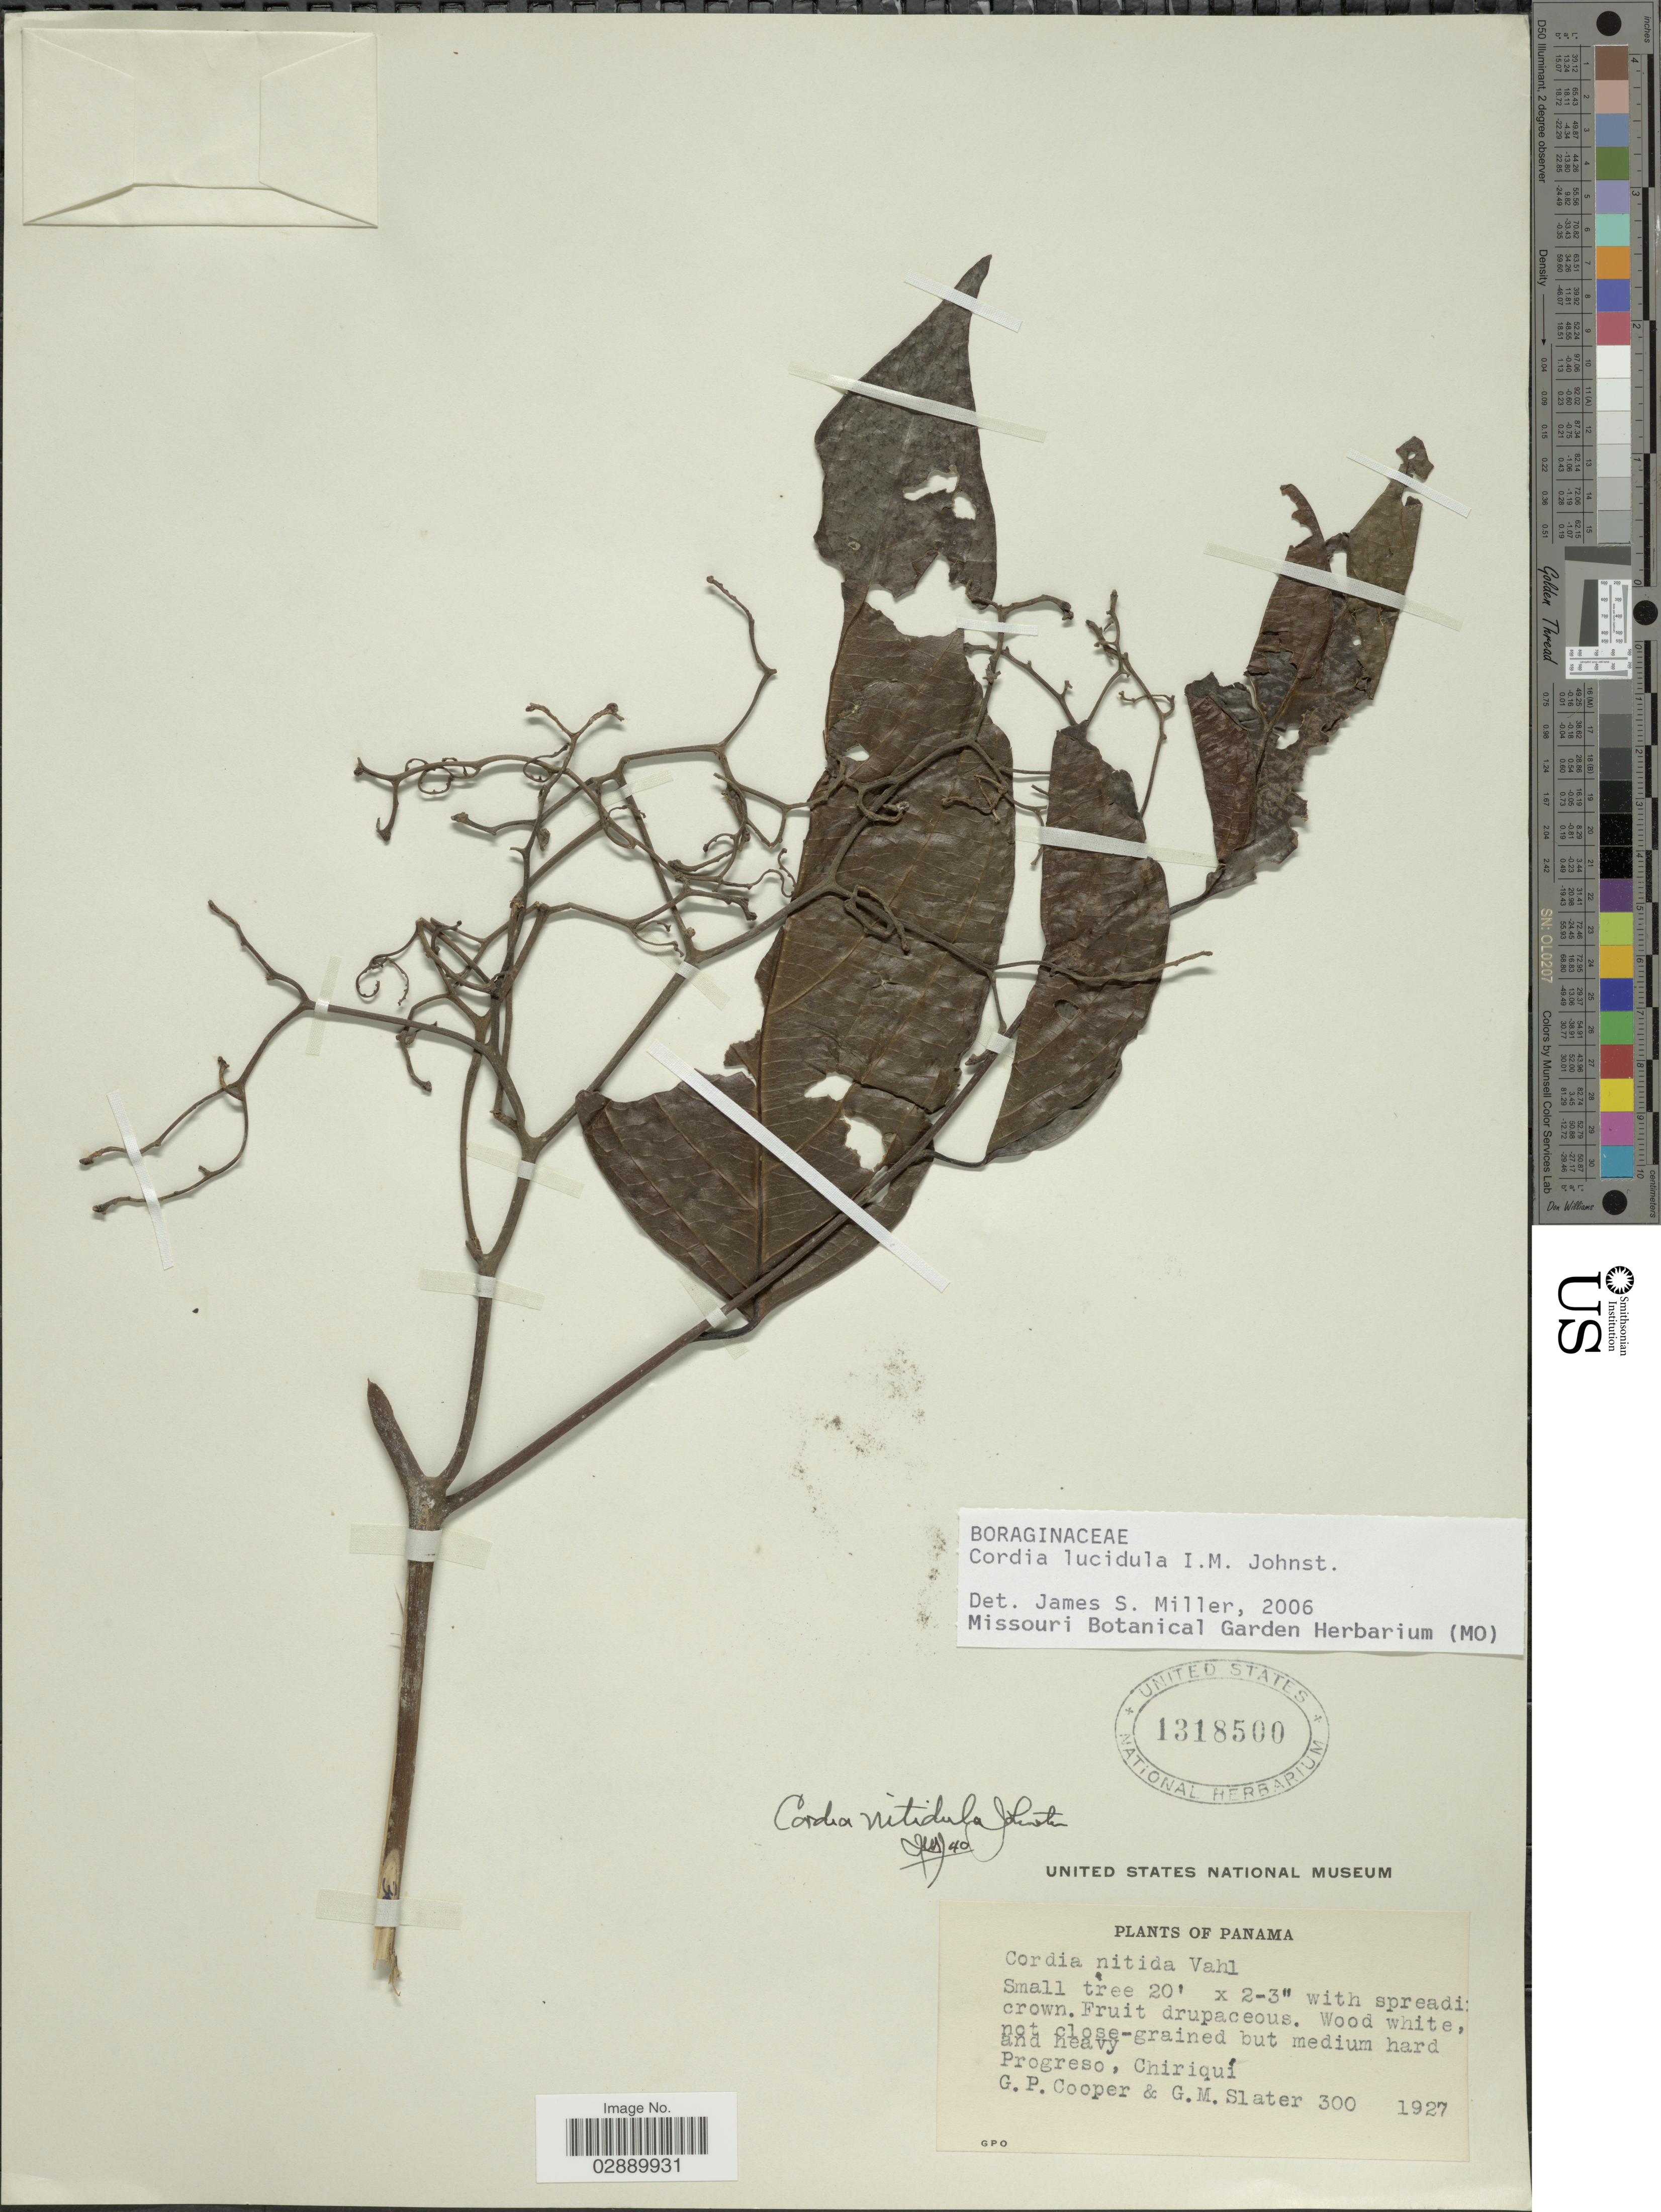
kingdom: Plantae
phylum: Tracheophyta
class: Magnoliopsida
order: Boraginales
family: Cordiaceae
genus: Cordia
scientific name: Cordia lucidula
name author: I.M. Johnst.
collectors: G. Cooper & G. Slater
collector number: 300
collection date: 1927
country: Panama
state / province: Chiriqui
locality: Progreso.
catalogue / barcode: US 1318500